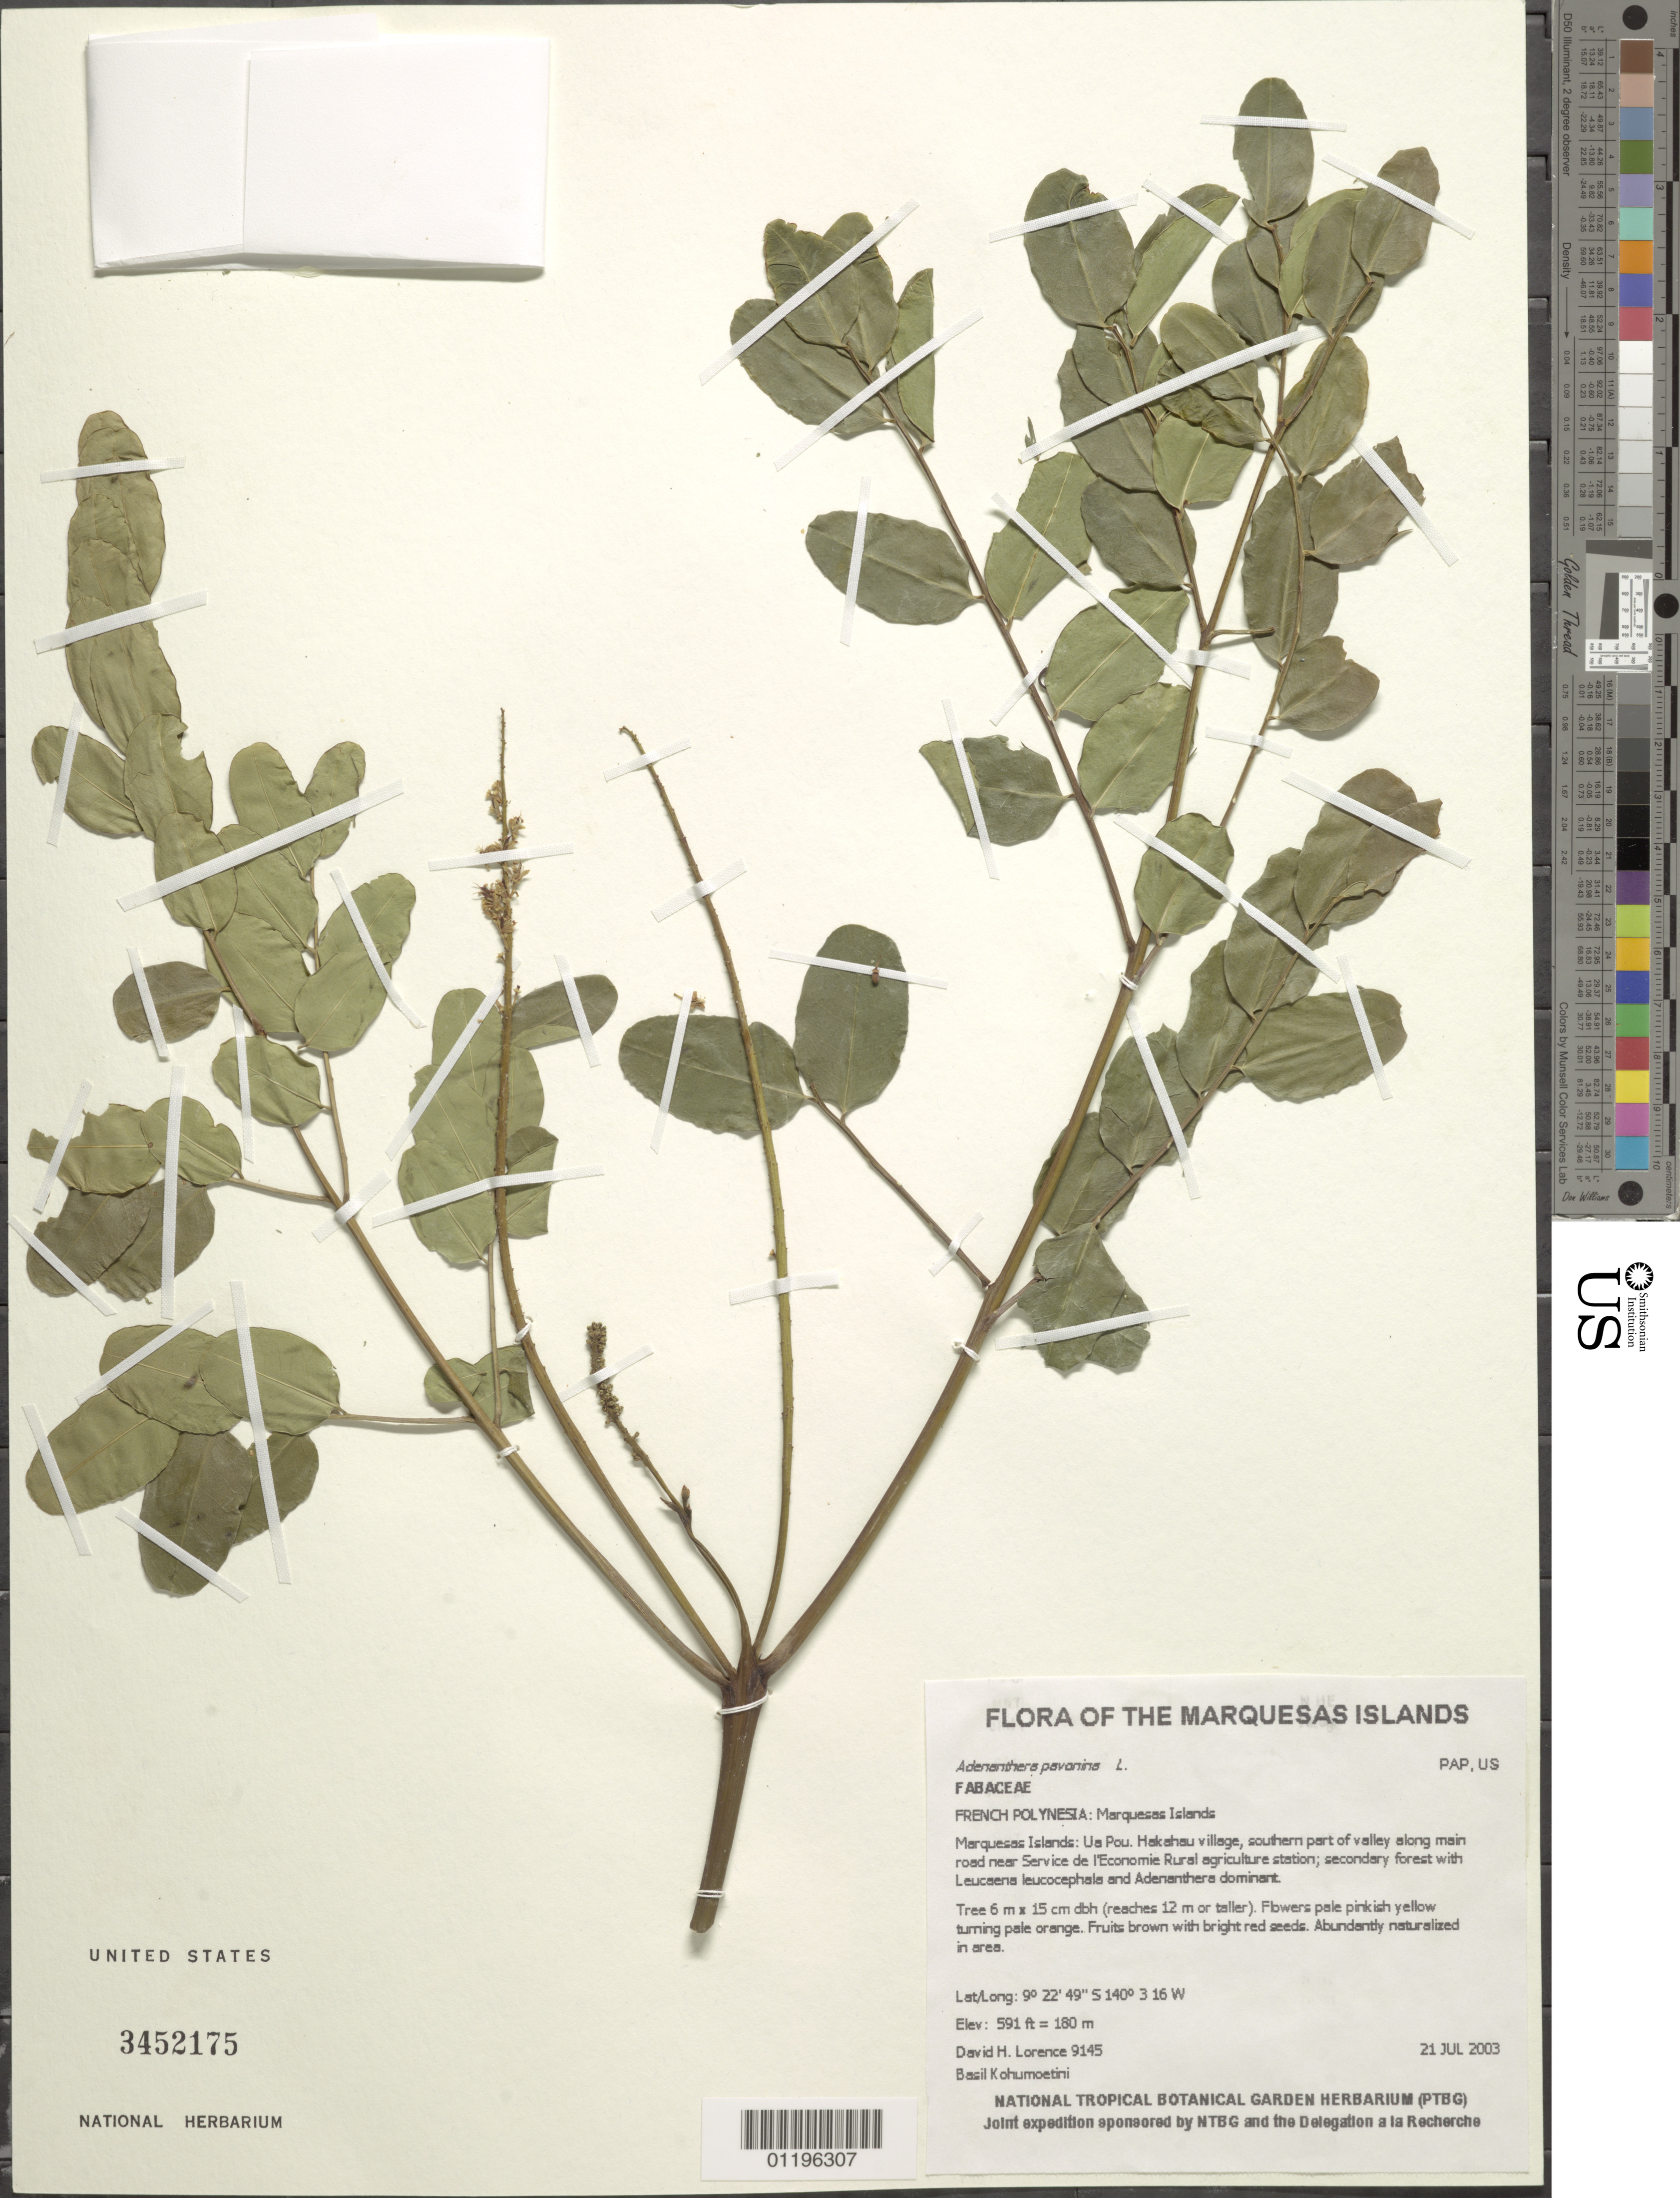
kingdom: Plantae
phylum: Tracheophyta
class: Magnoliopsida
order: Fabales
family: Fabaceae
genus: Adenanthera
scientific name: Adenanthera pavonina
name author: L.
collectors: D. Lorence & B. Kohumoetini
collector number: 9145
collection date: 2003-07-21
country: French Polynesia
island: Ua Pou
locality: Hakahau village, southern part of valley along road near Service de l'Economie Rural agriculture station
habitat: Secondary forest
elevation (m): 180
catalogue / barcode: US 3452175